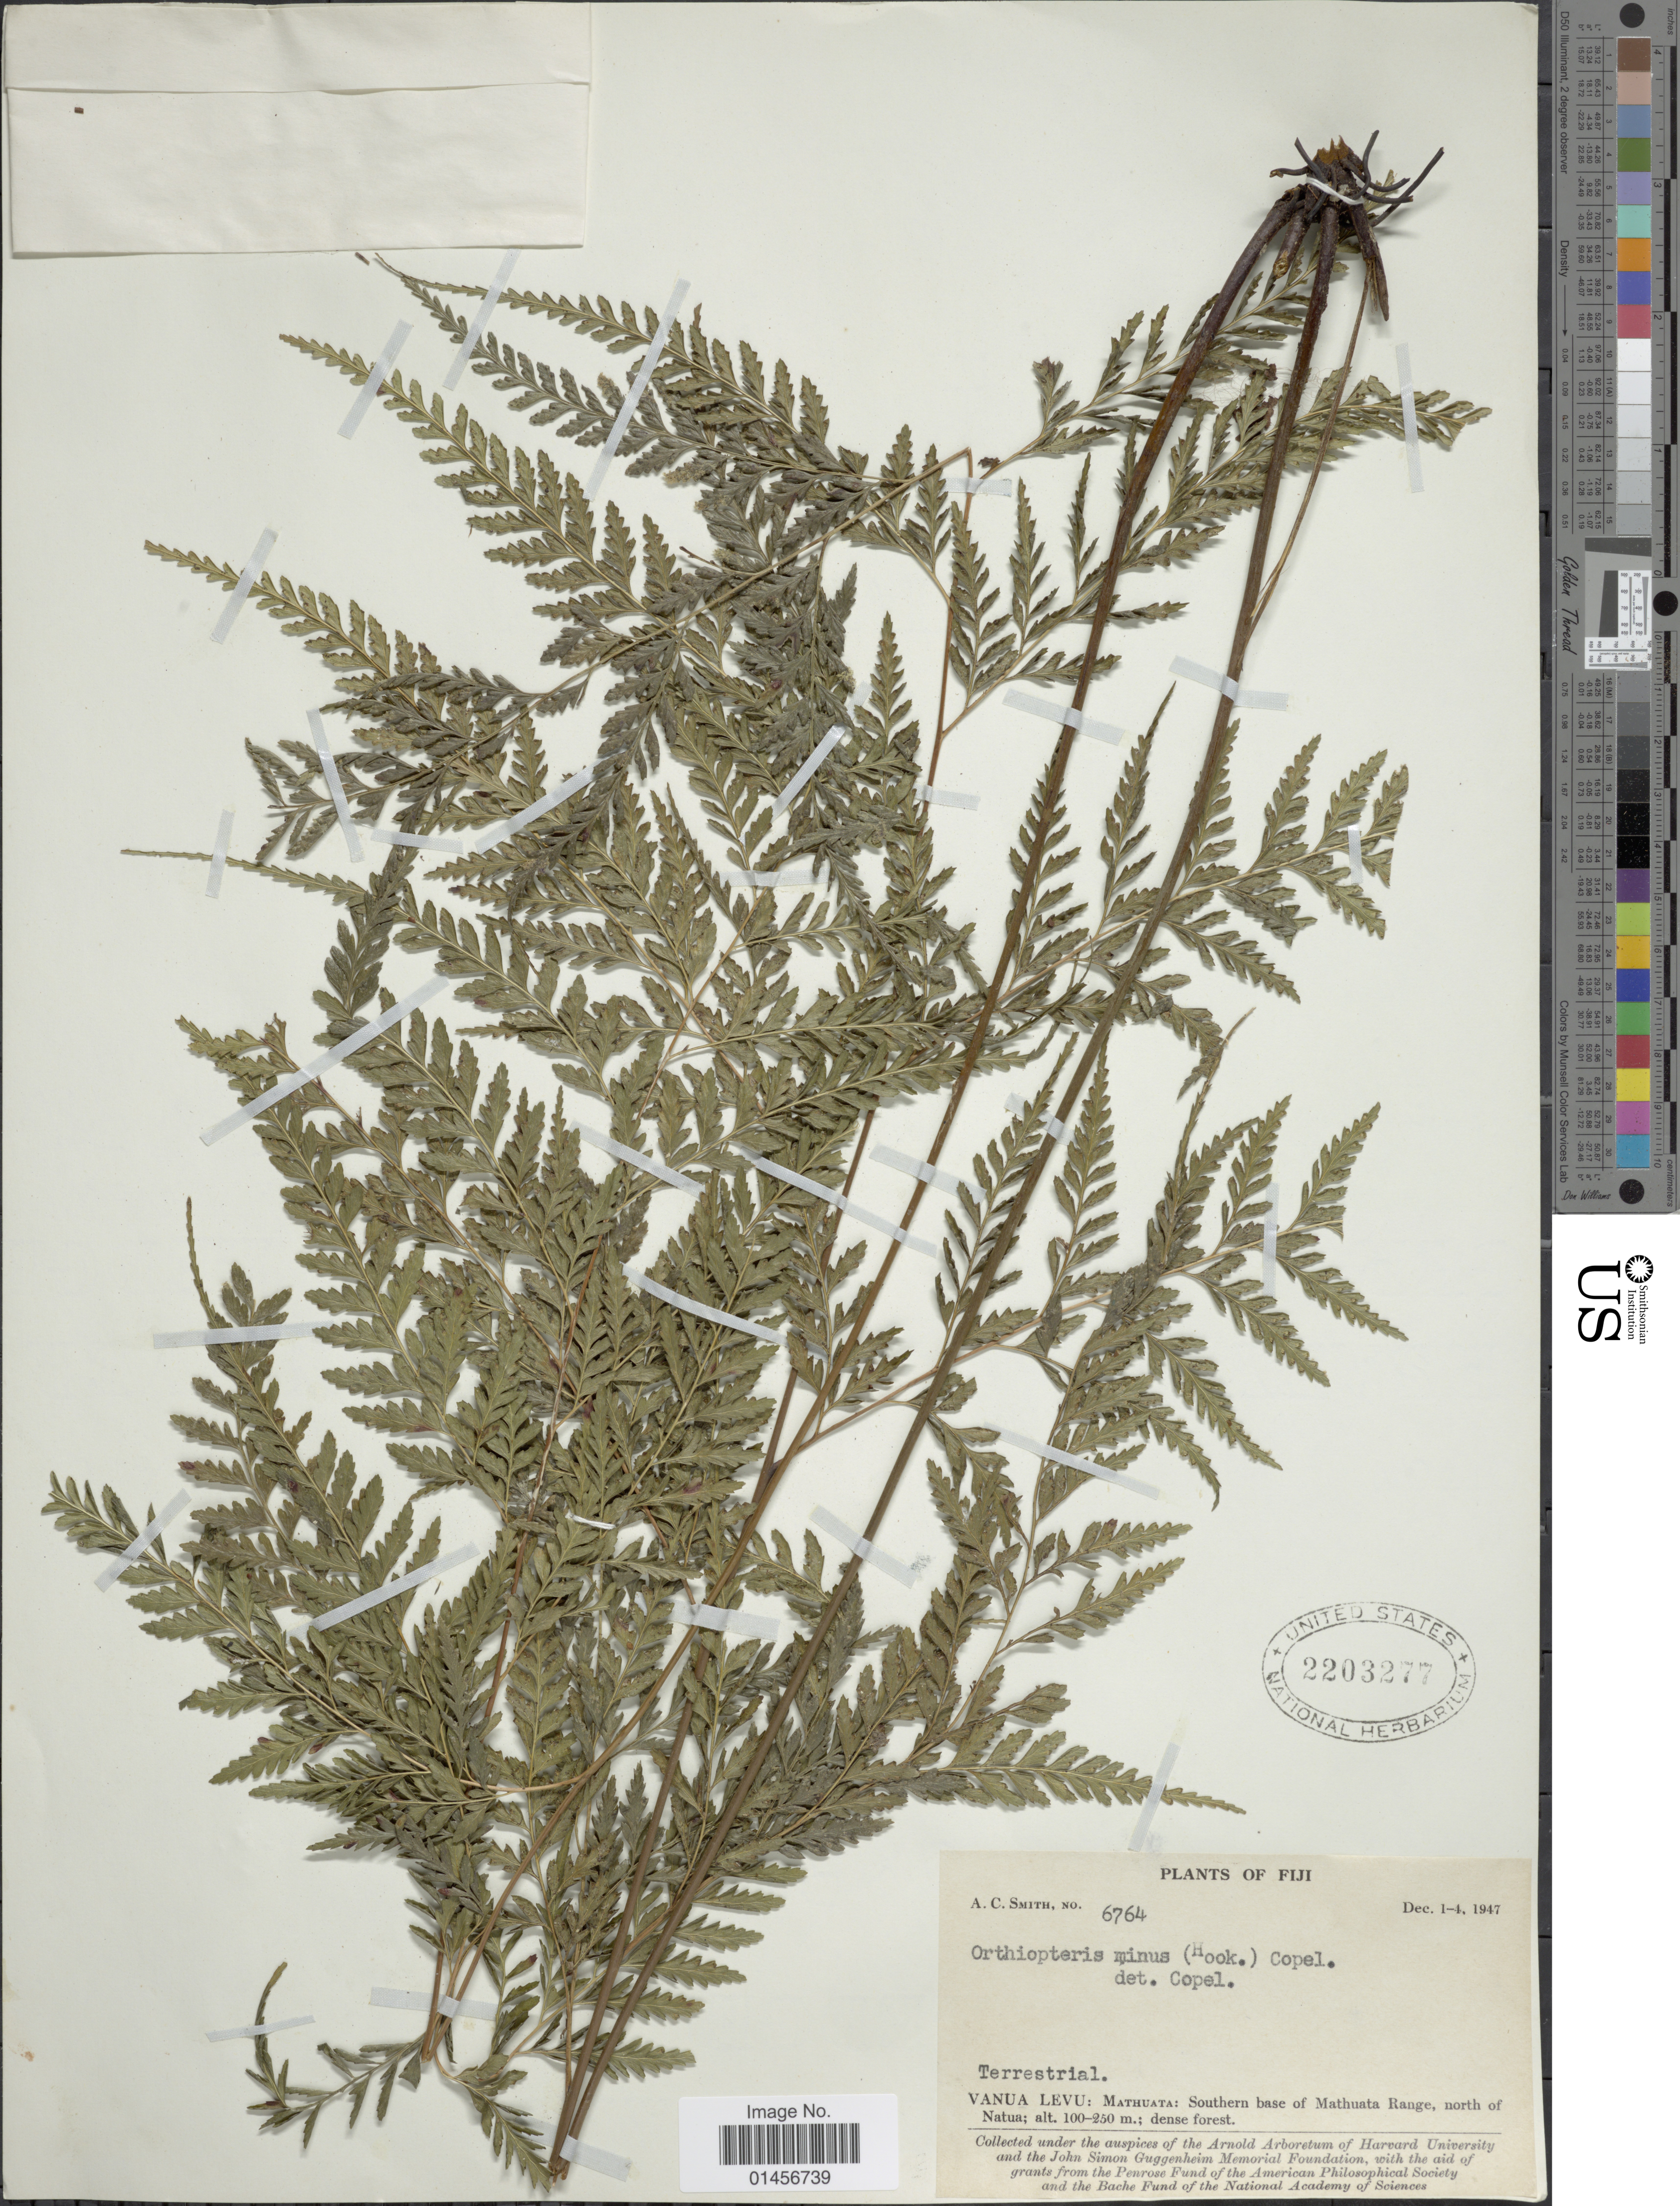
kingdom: Plantae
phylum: Tracheophyta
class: Polypodiopsida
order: Polypodiales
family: Saccolomataceae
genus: Saccoloma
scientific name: Saccoloma tenue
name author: (Brack.) Mett.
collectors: A. C. Smith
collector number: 6764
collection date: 1947-12-01/1947-12-04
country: Fiji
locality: Vanua Levu: Mathuata: Southern bas of Mathuata Range, north of Natua.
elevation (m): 100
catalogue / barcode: US 2203277